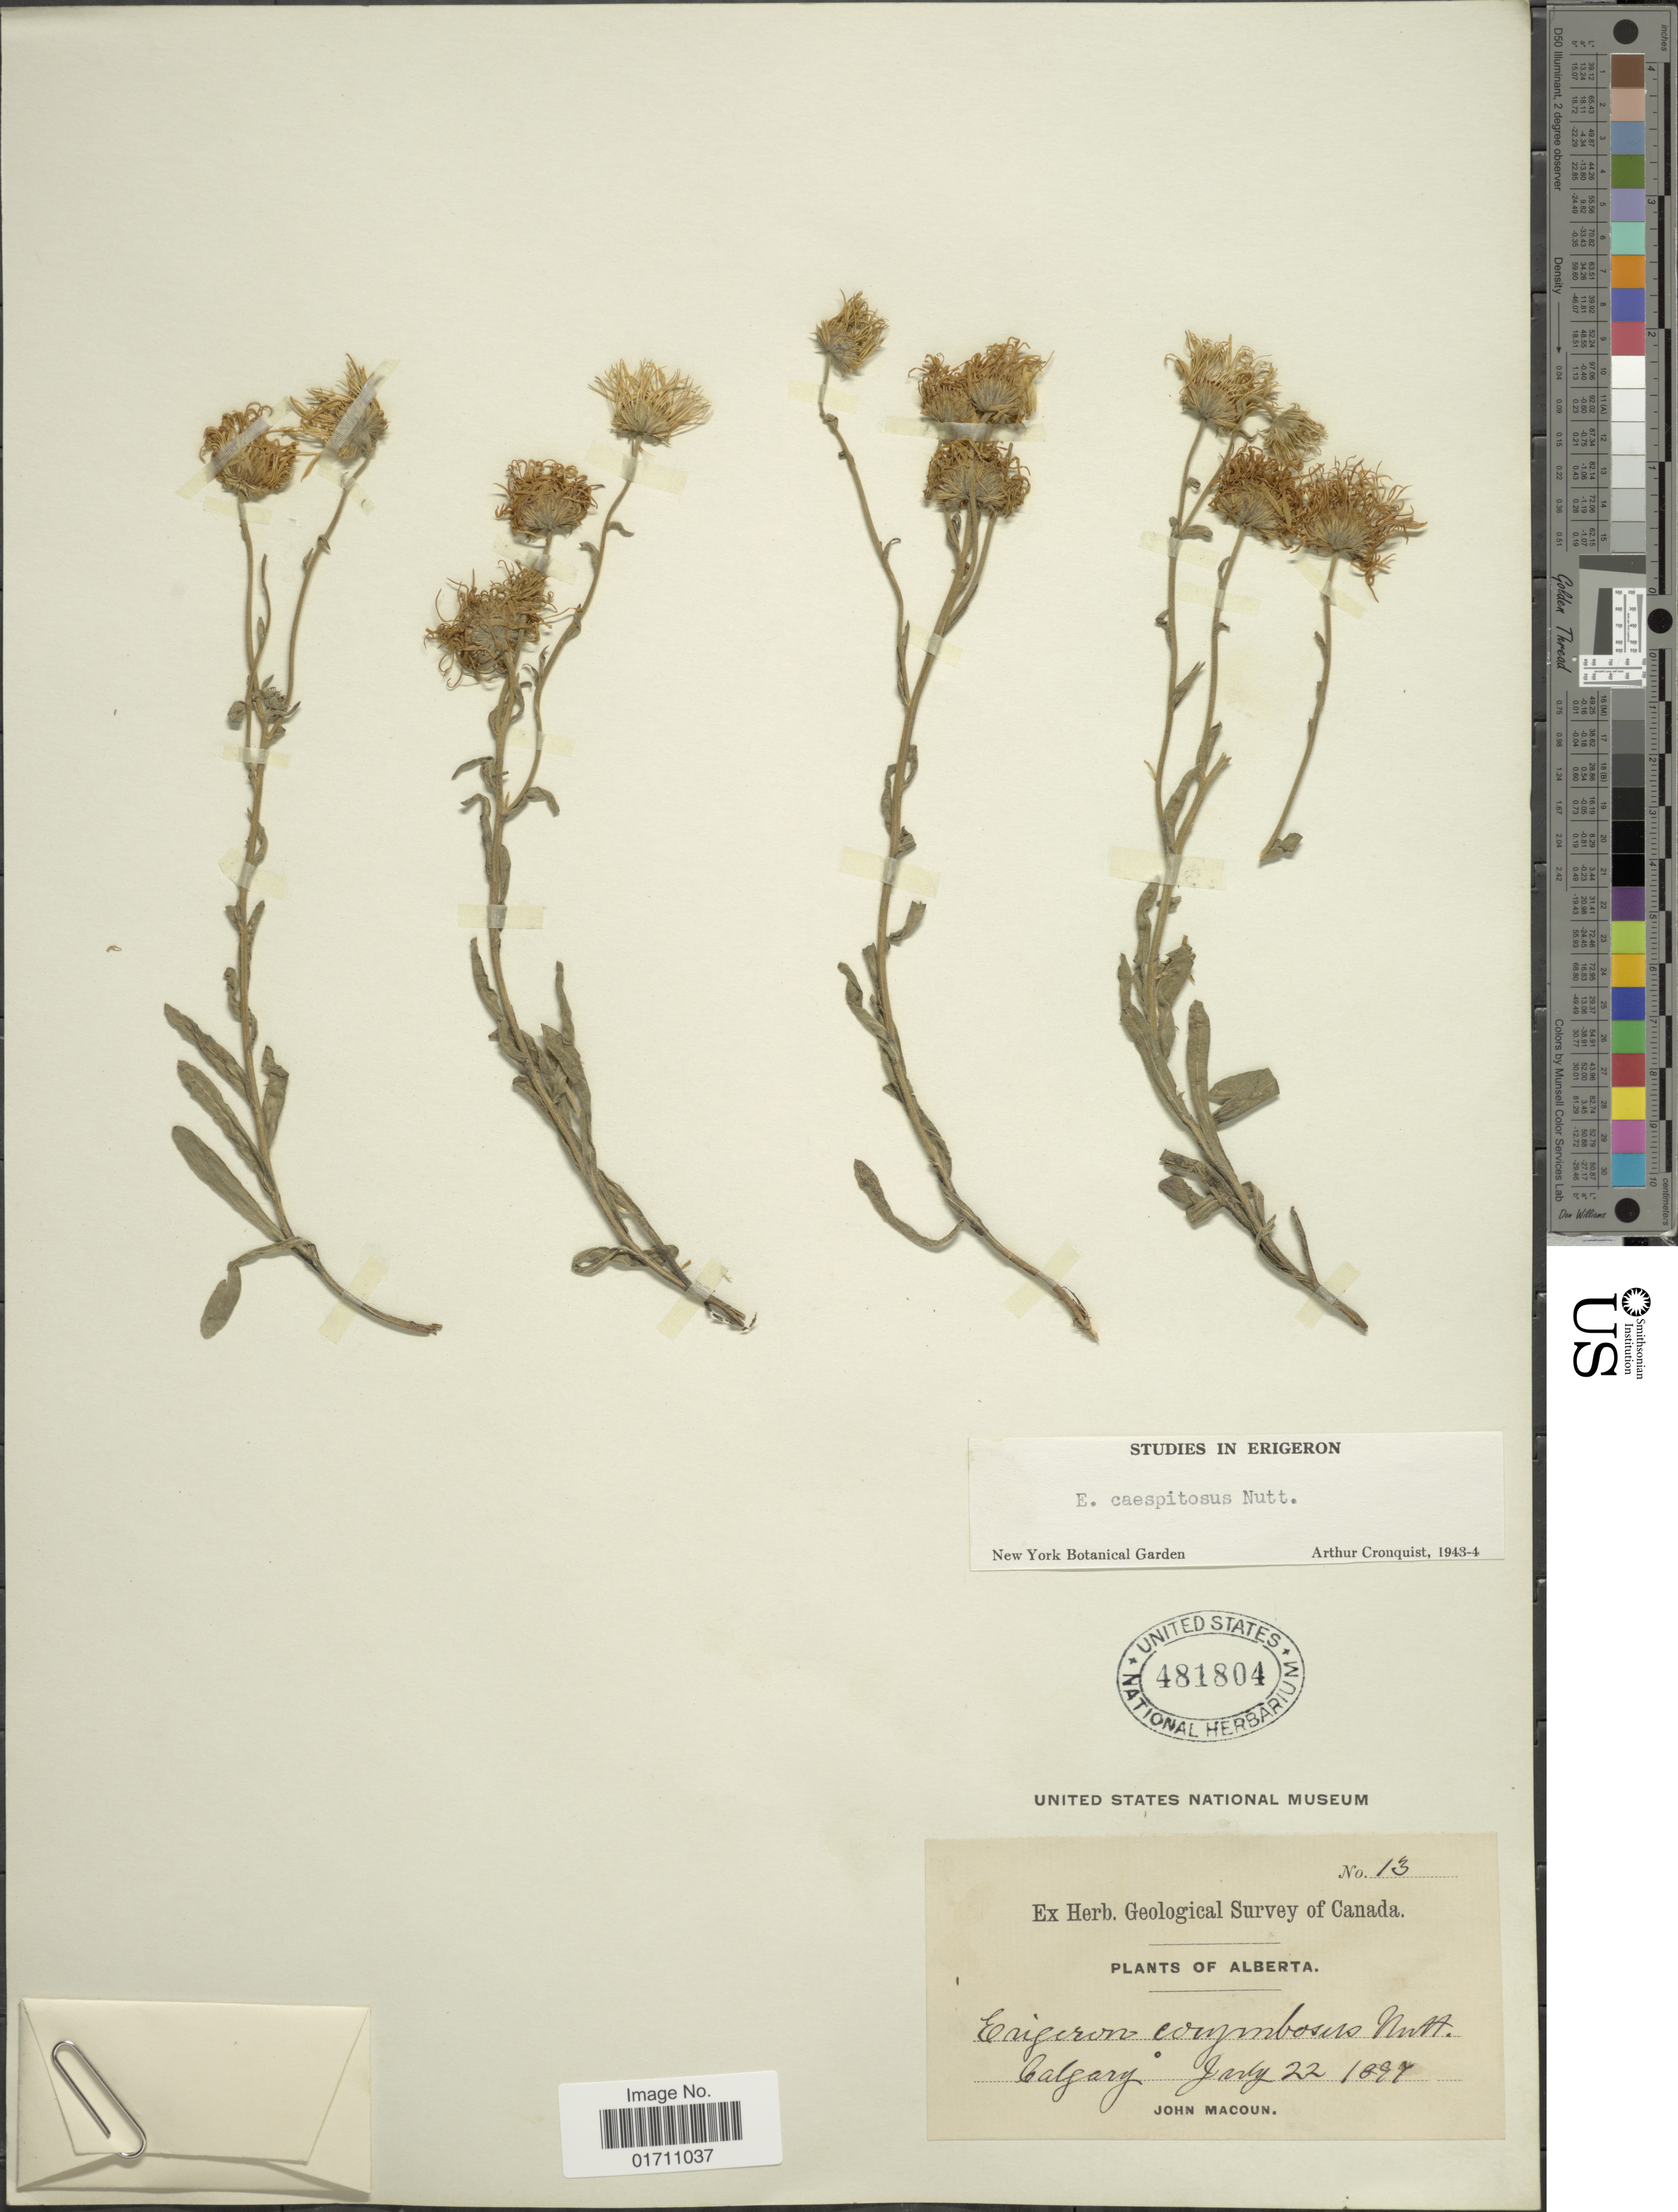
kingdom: Plantae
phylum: Tracheophyta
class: Magnoliopsida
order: Asterales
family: Asteraceae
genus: Erigeron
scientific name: Erigeron caespitosus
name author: Nutt.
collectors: J. Macoun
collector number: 13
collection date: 1897-07-22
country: Canada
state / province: Alberta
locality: Calgary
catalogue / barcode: US 481804